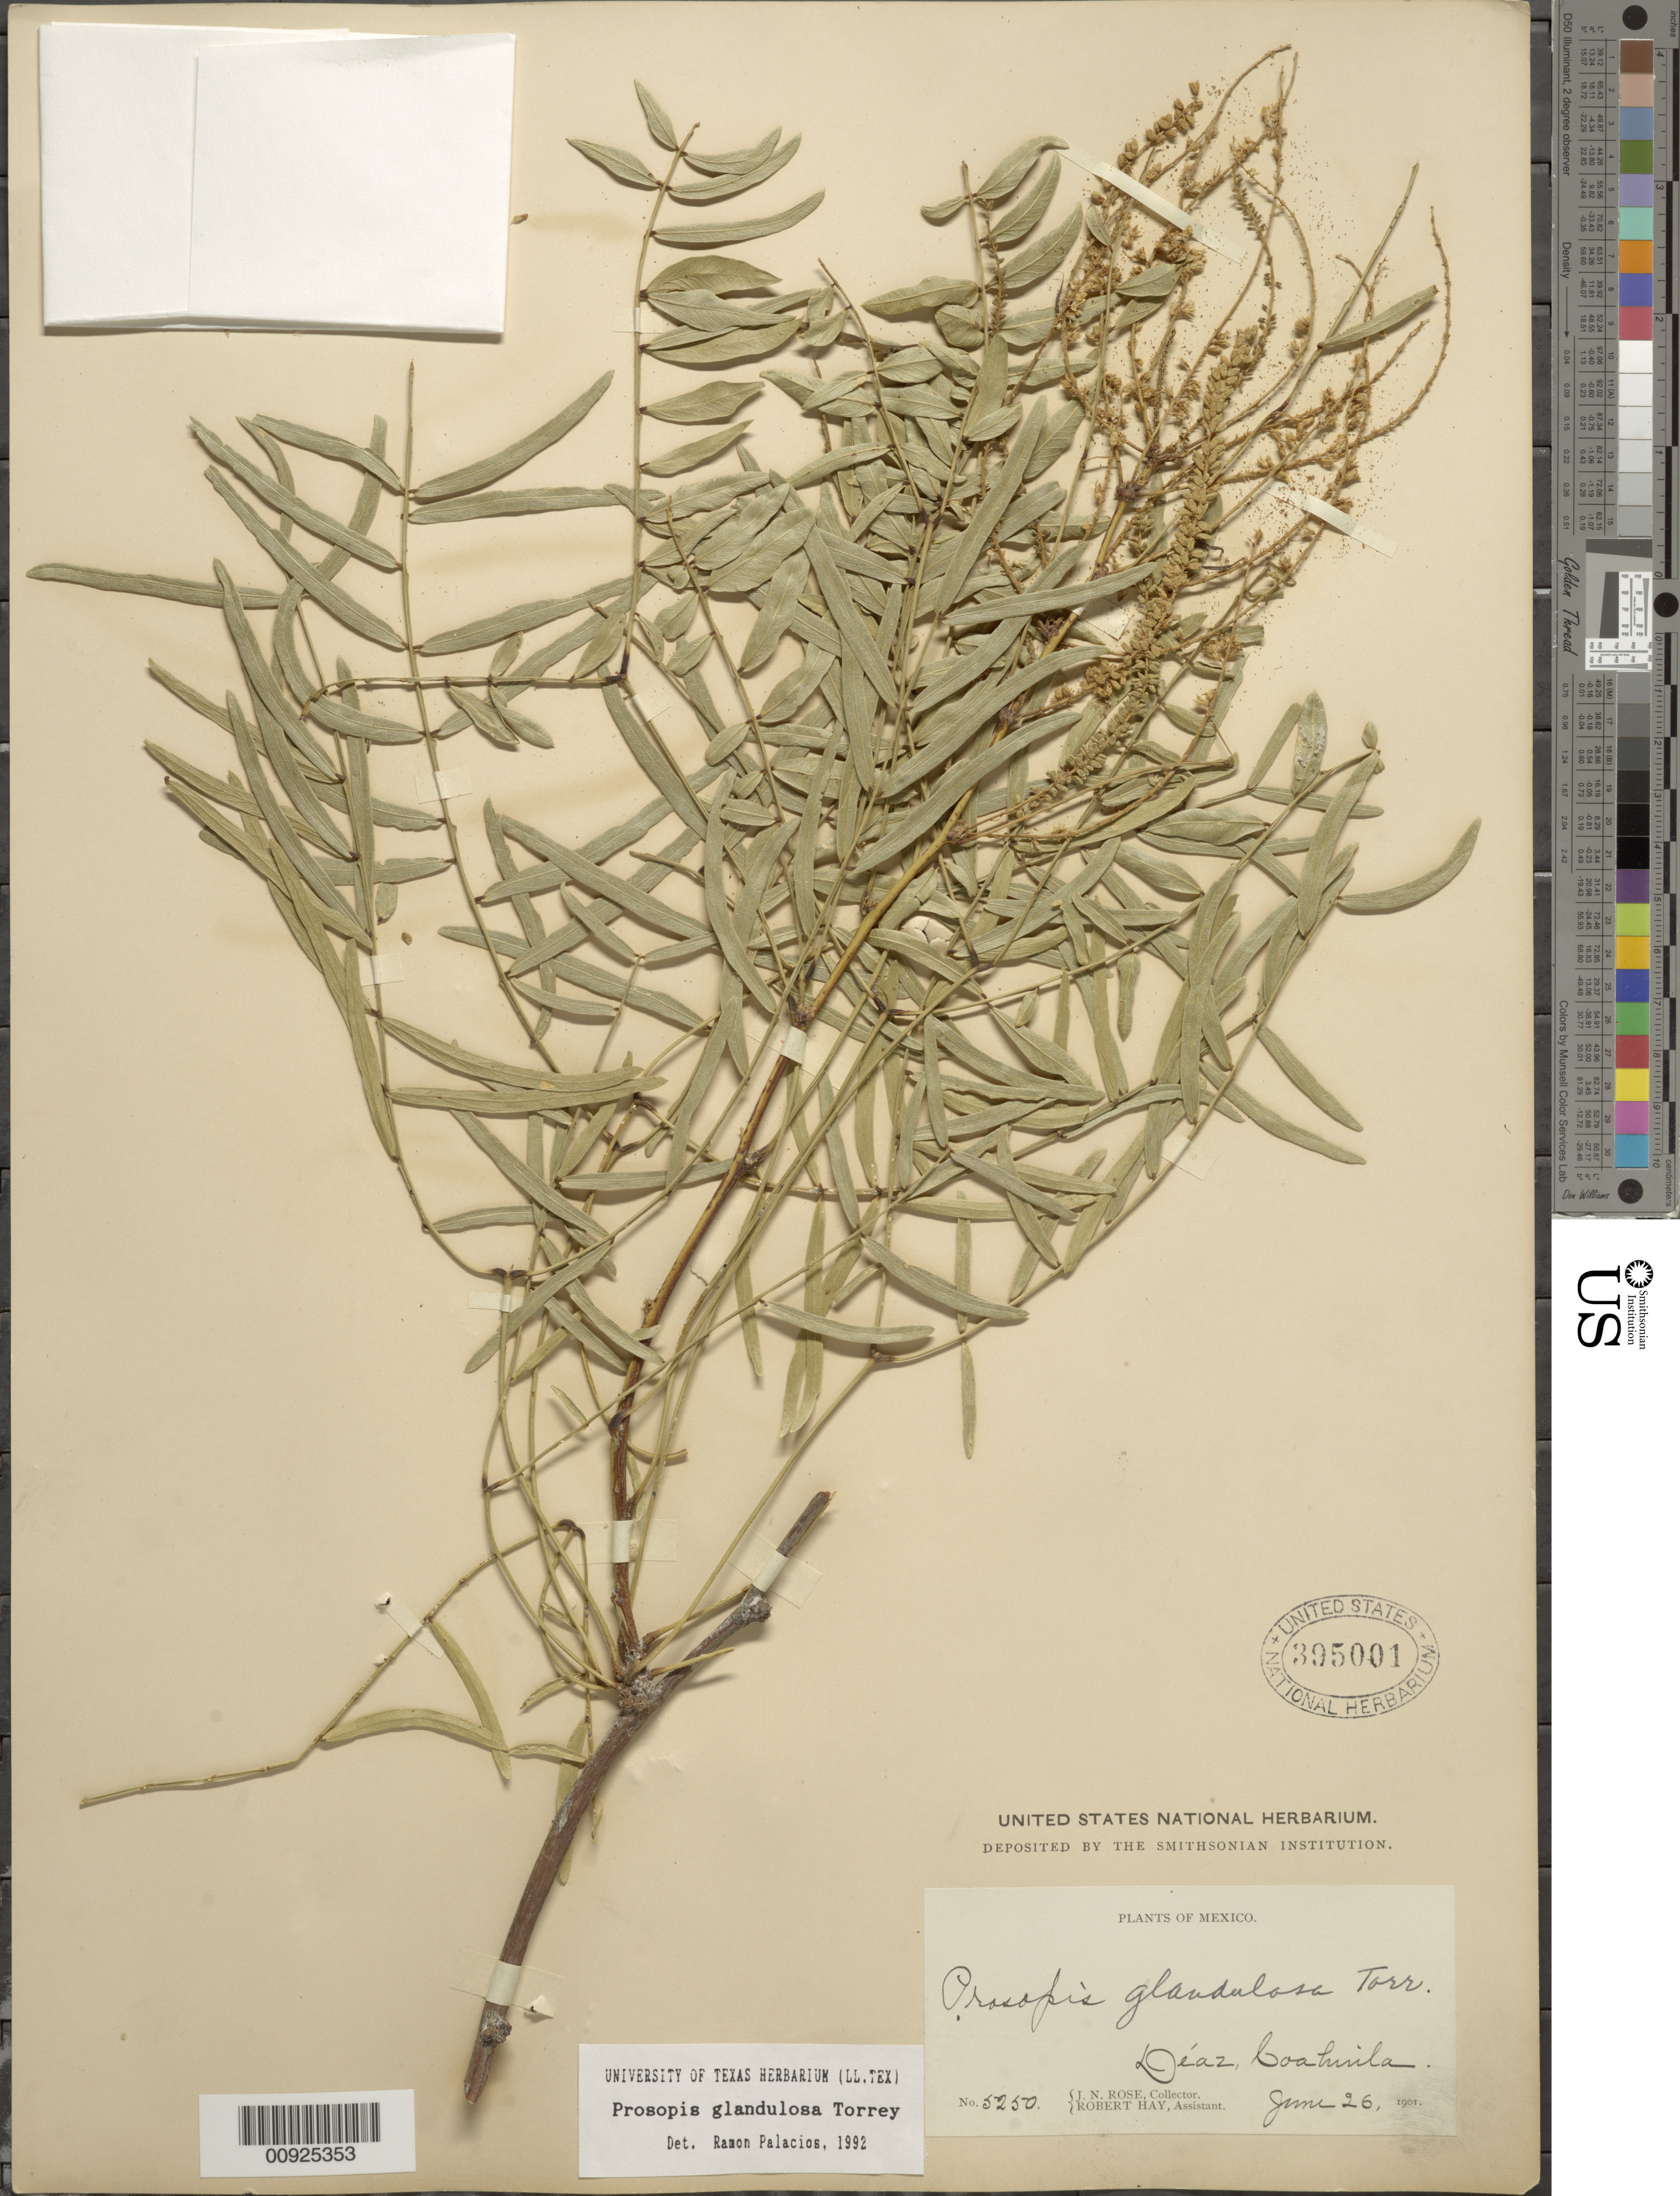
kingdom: Plantae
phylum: Tracheophyta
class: Magnoliopsida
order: Fabales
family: Fabaceae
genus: Neltuma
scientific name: Neltuma glandulosa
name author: (Torr.) Britton & Rose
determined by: Strong, Mark T., (BOT), Smithsonian Institution - National Museum of Natural History (UNITED STATES)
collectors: J. N. Rose & R. Hay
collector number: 5250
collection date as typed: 26 Jun 1901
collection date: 1901-06-26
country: Mexico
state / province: Coahuila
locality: Díaz, Coahuila.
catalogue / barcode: US 395001